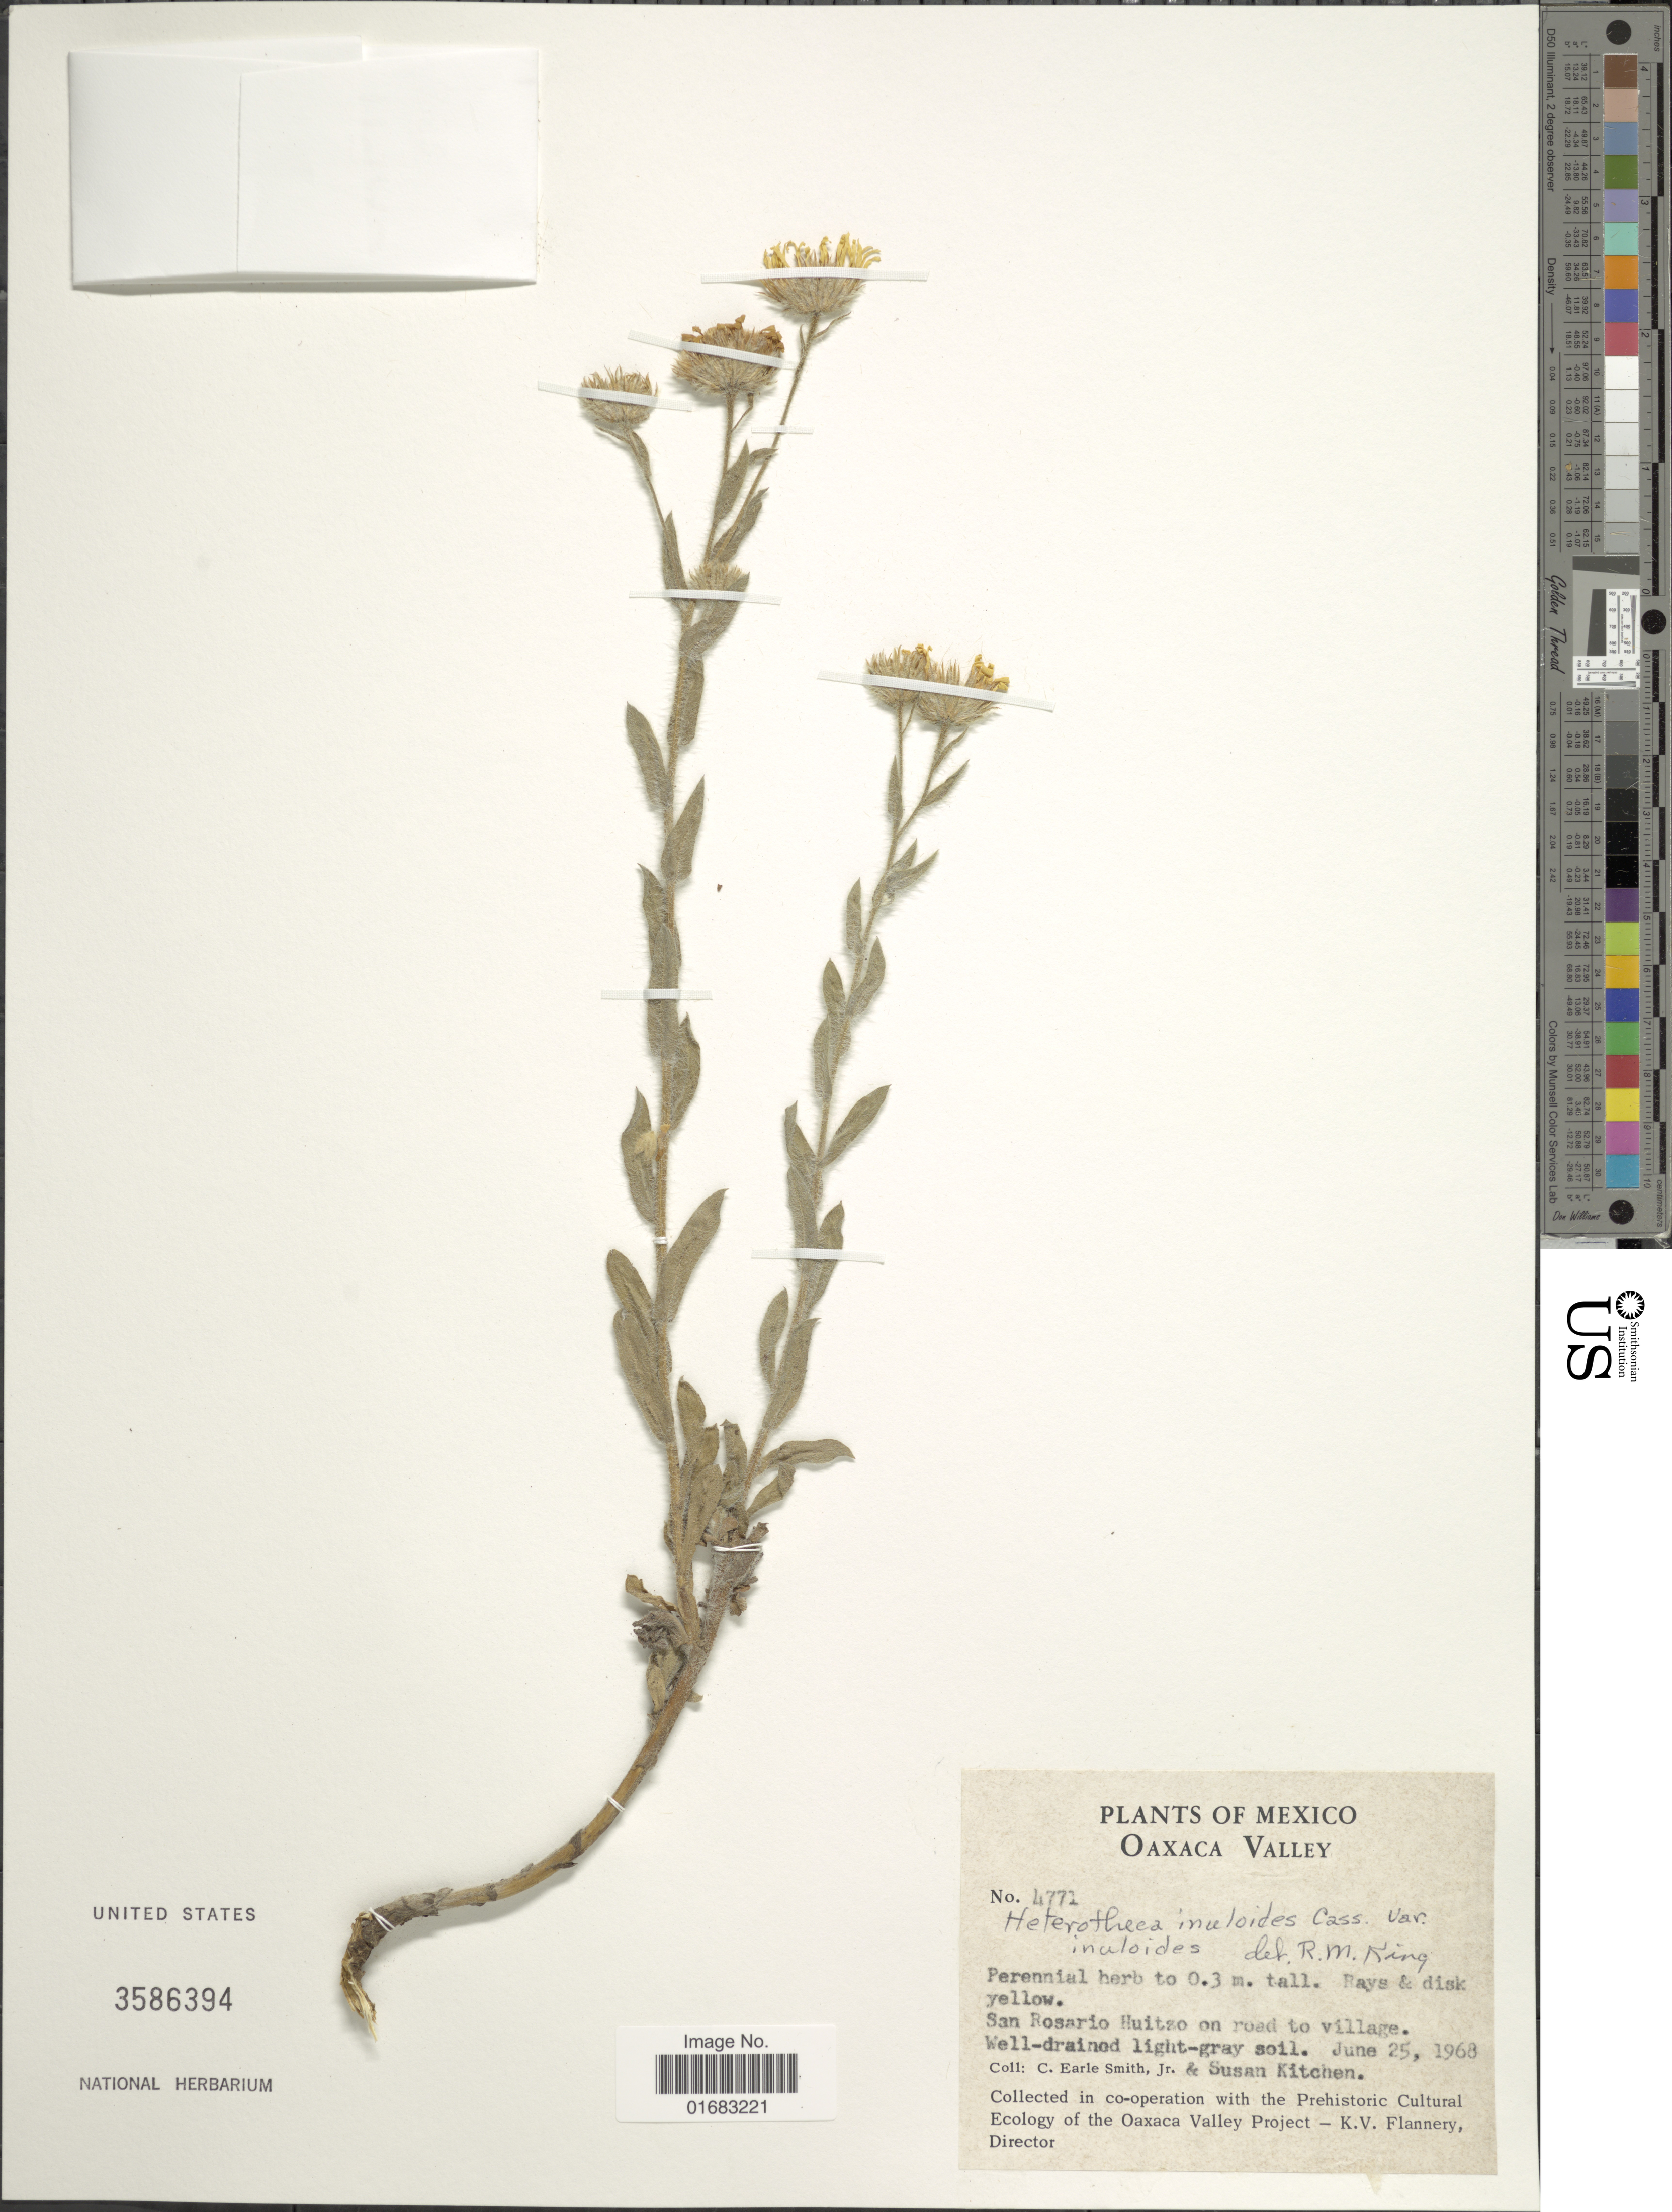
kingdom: Plantae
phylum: Tracheophyta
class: Magnoliopsida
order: Asterales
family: Asteraceae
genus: Heterotheca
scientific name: Heterotheca inuloides var. inuloides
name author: Cass.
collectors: C. E. Smith Jr. & S. Kitchen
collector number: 4771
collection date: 1968-06-25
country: Mexico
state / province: Oaxaca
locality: Mexico. Oaxaca Valley. San Rosario Huitso on road to village.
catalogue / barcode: US 3586394